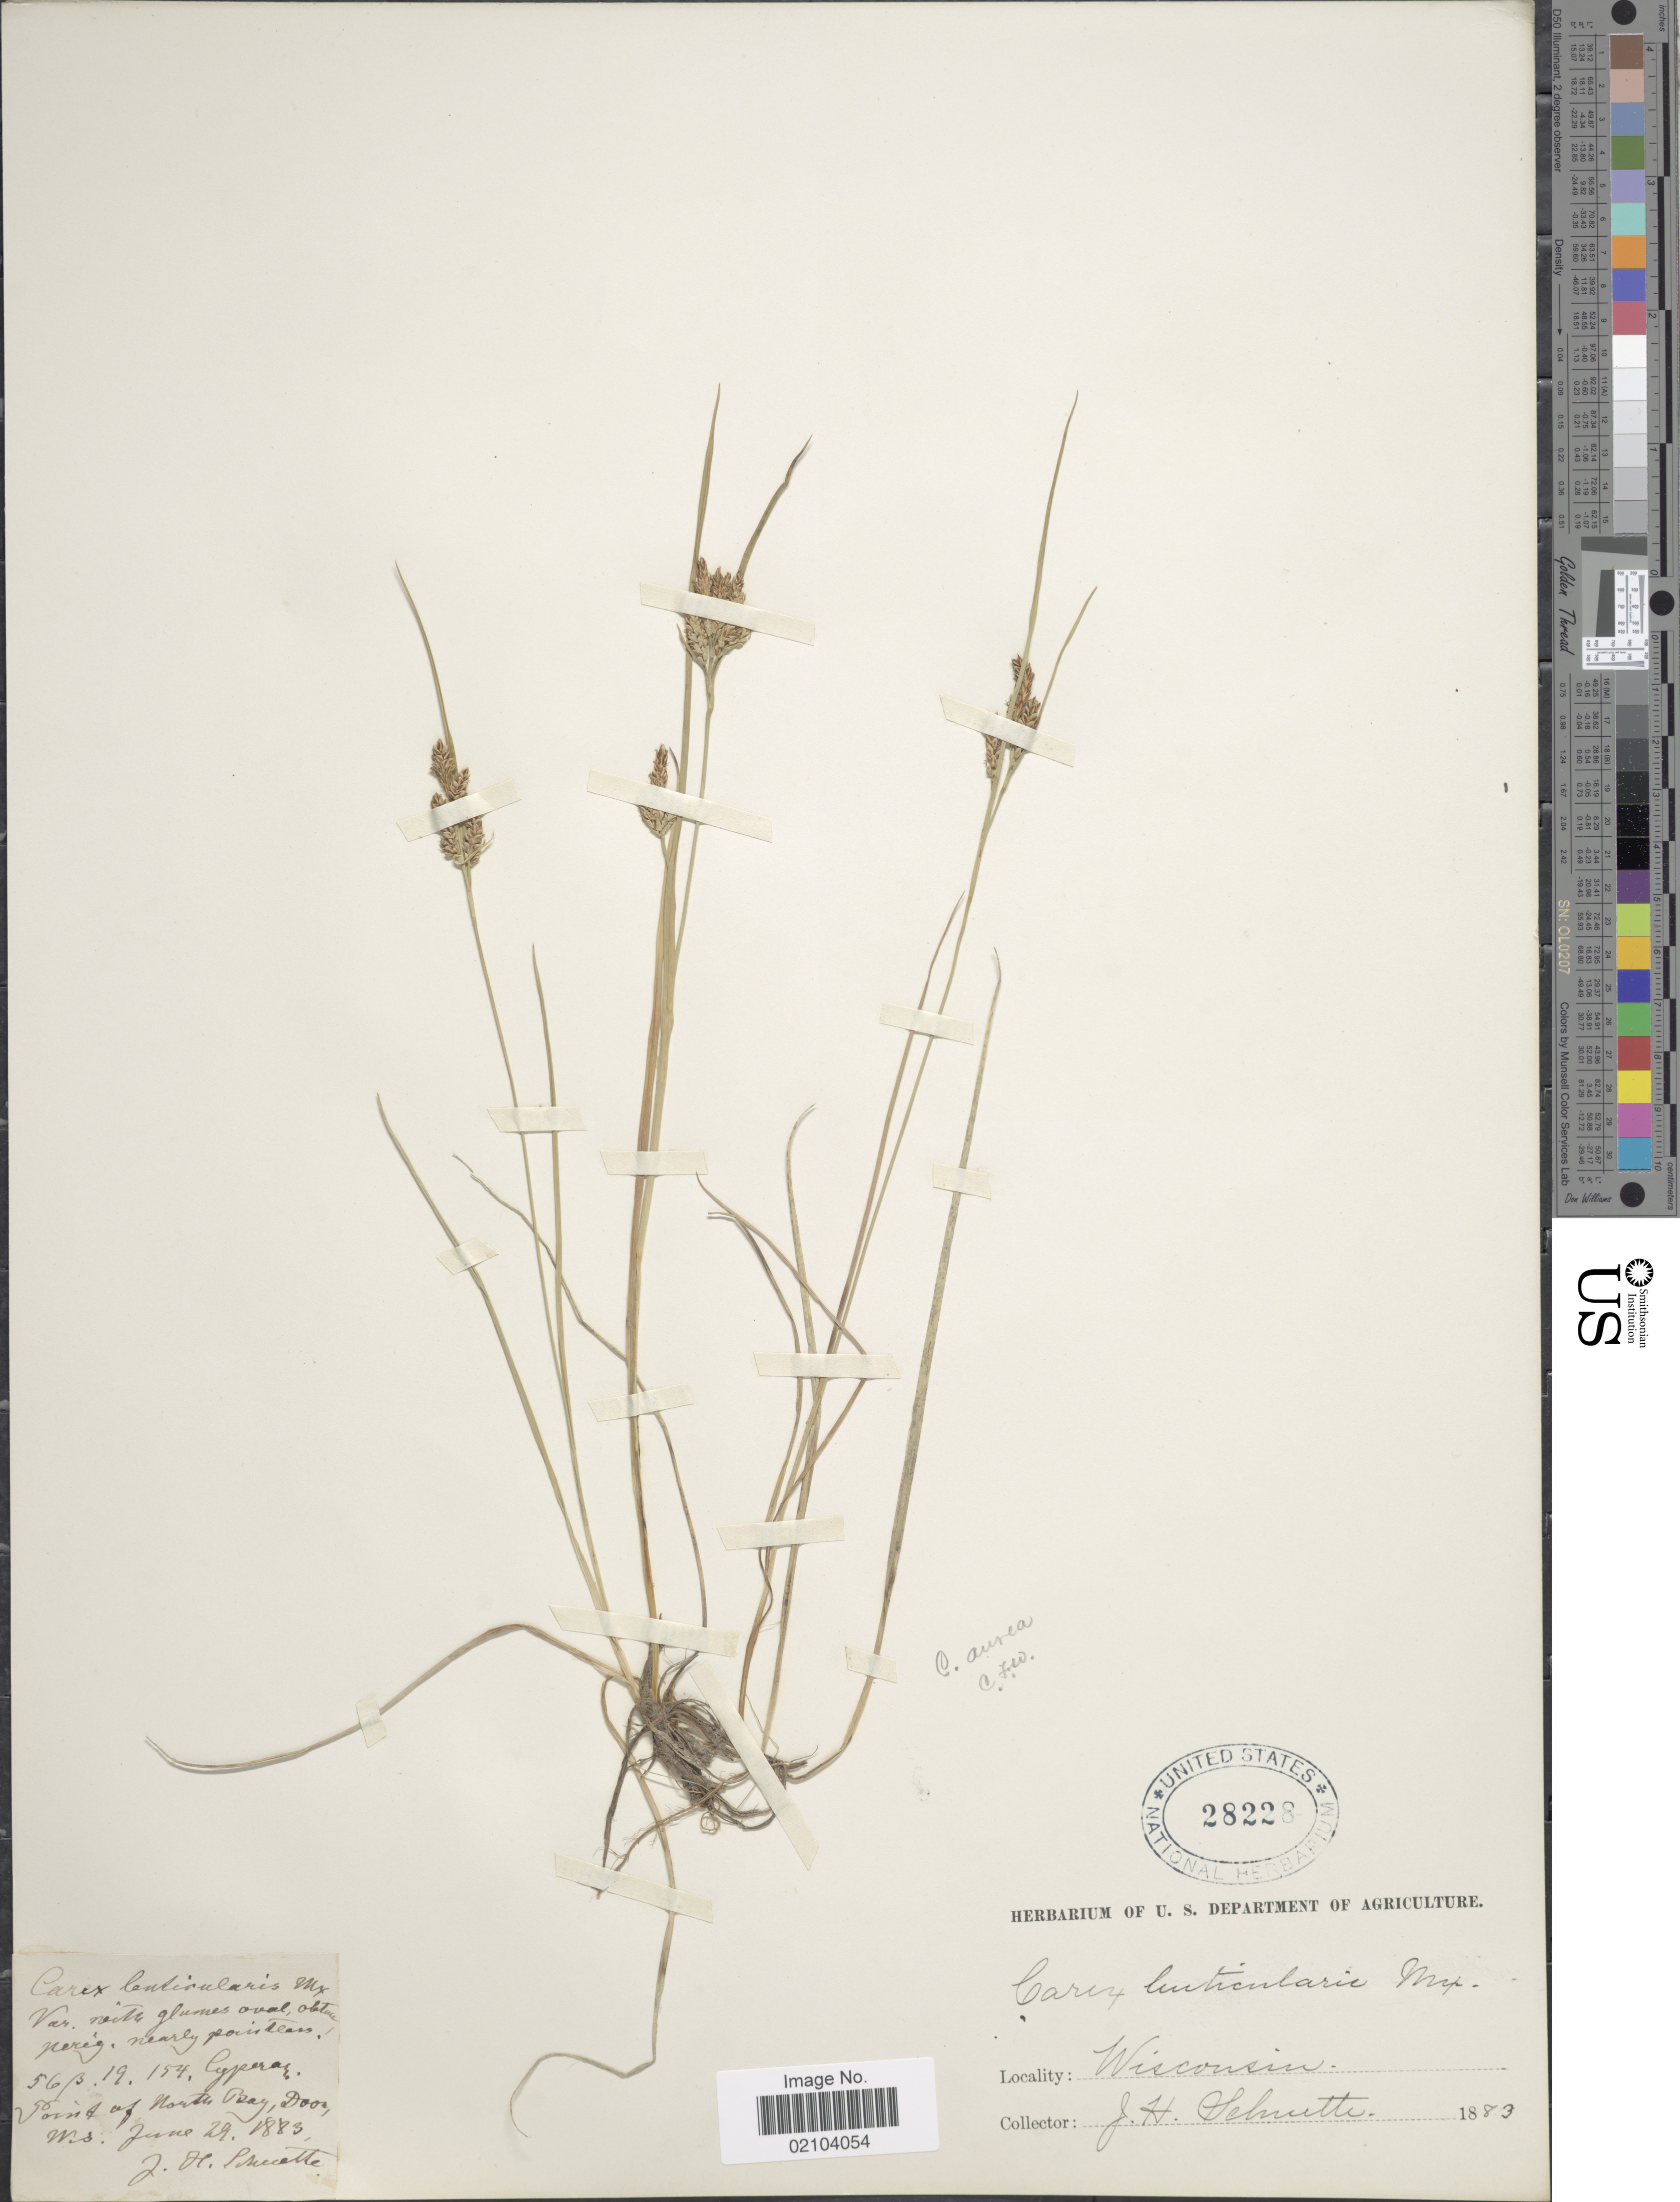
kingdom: Plantae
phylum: Tracheophyta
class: Liliopsida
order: Poales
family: Cyperaceae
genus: Carex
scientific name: Carex aurea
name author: Nutt.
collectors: J. H. Schuette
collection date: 1883-06-29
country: United States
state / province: Wisconsin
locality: Point of North Bay, Door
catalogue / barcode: US 28228